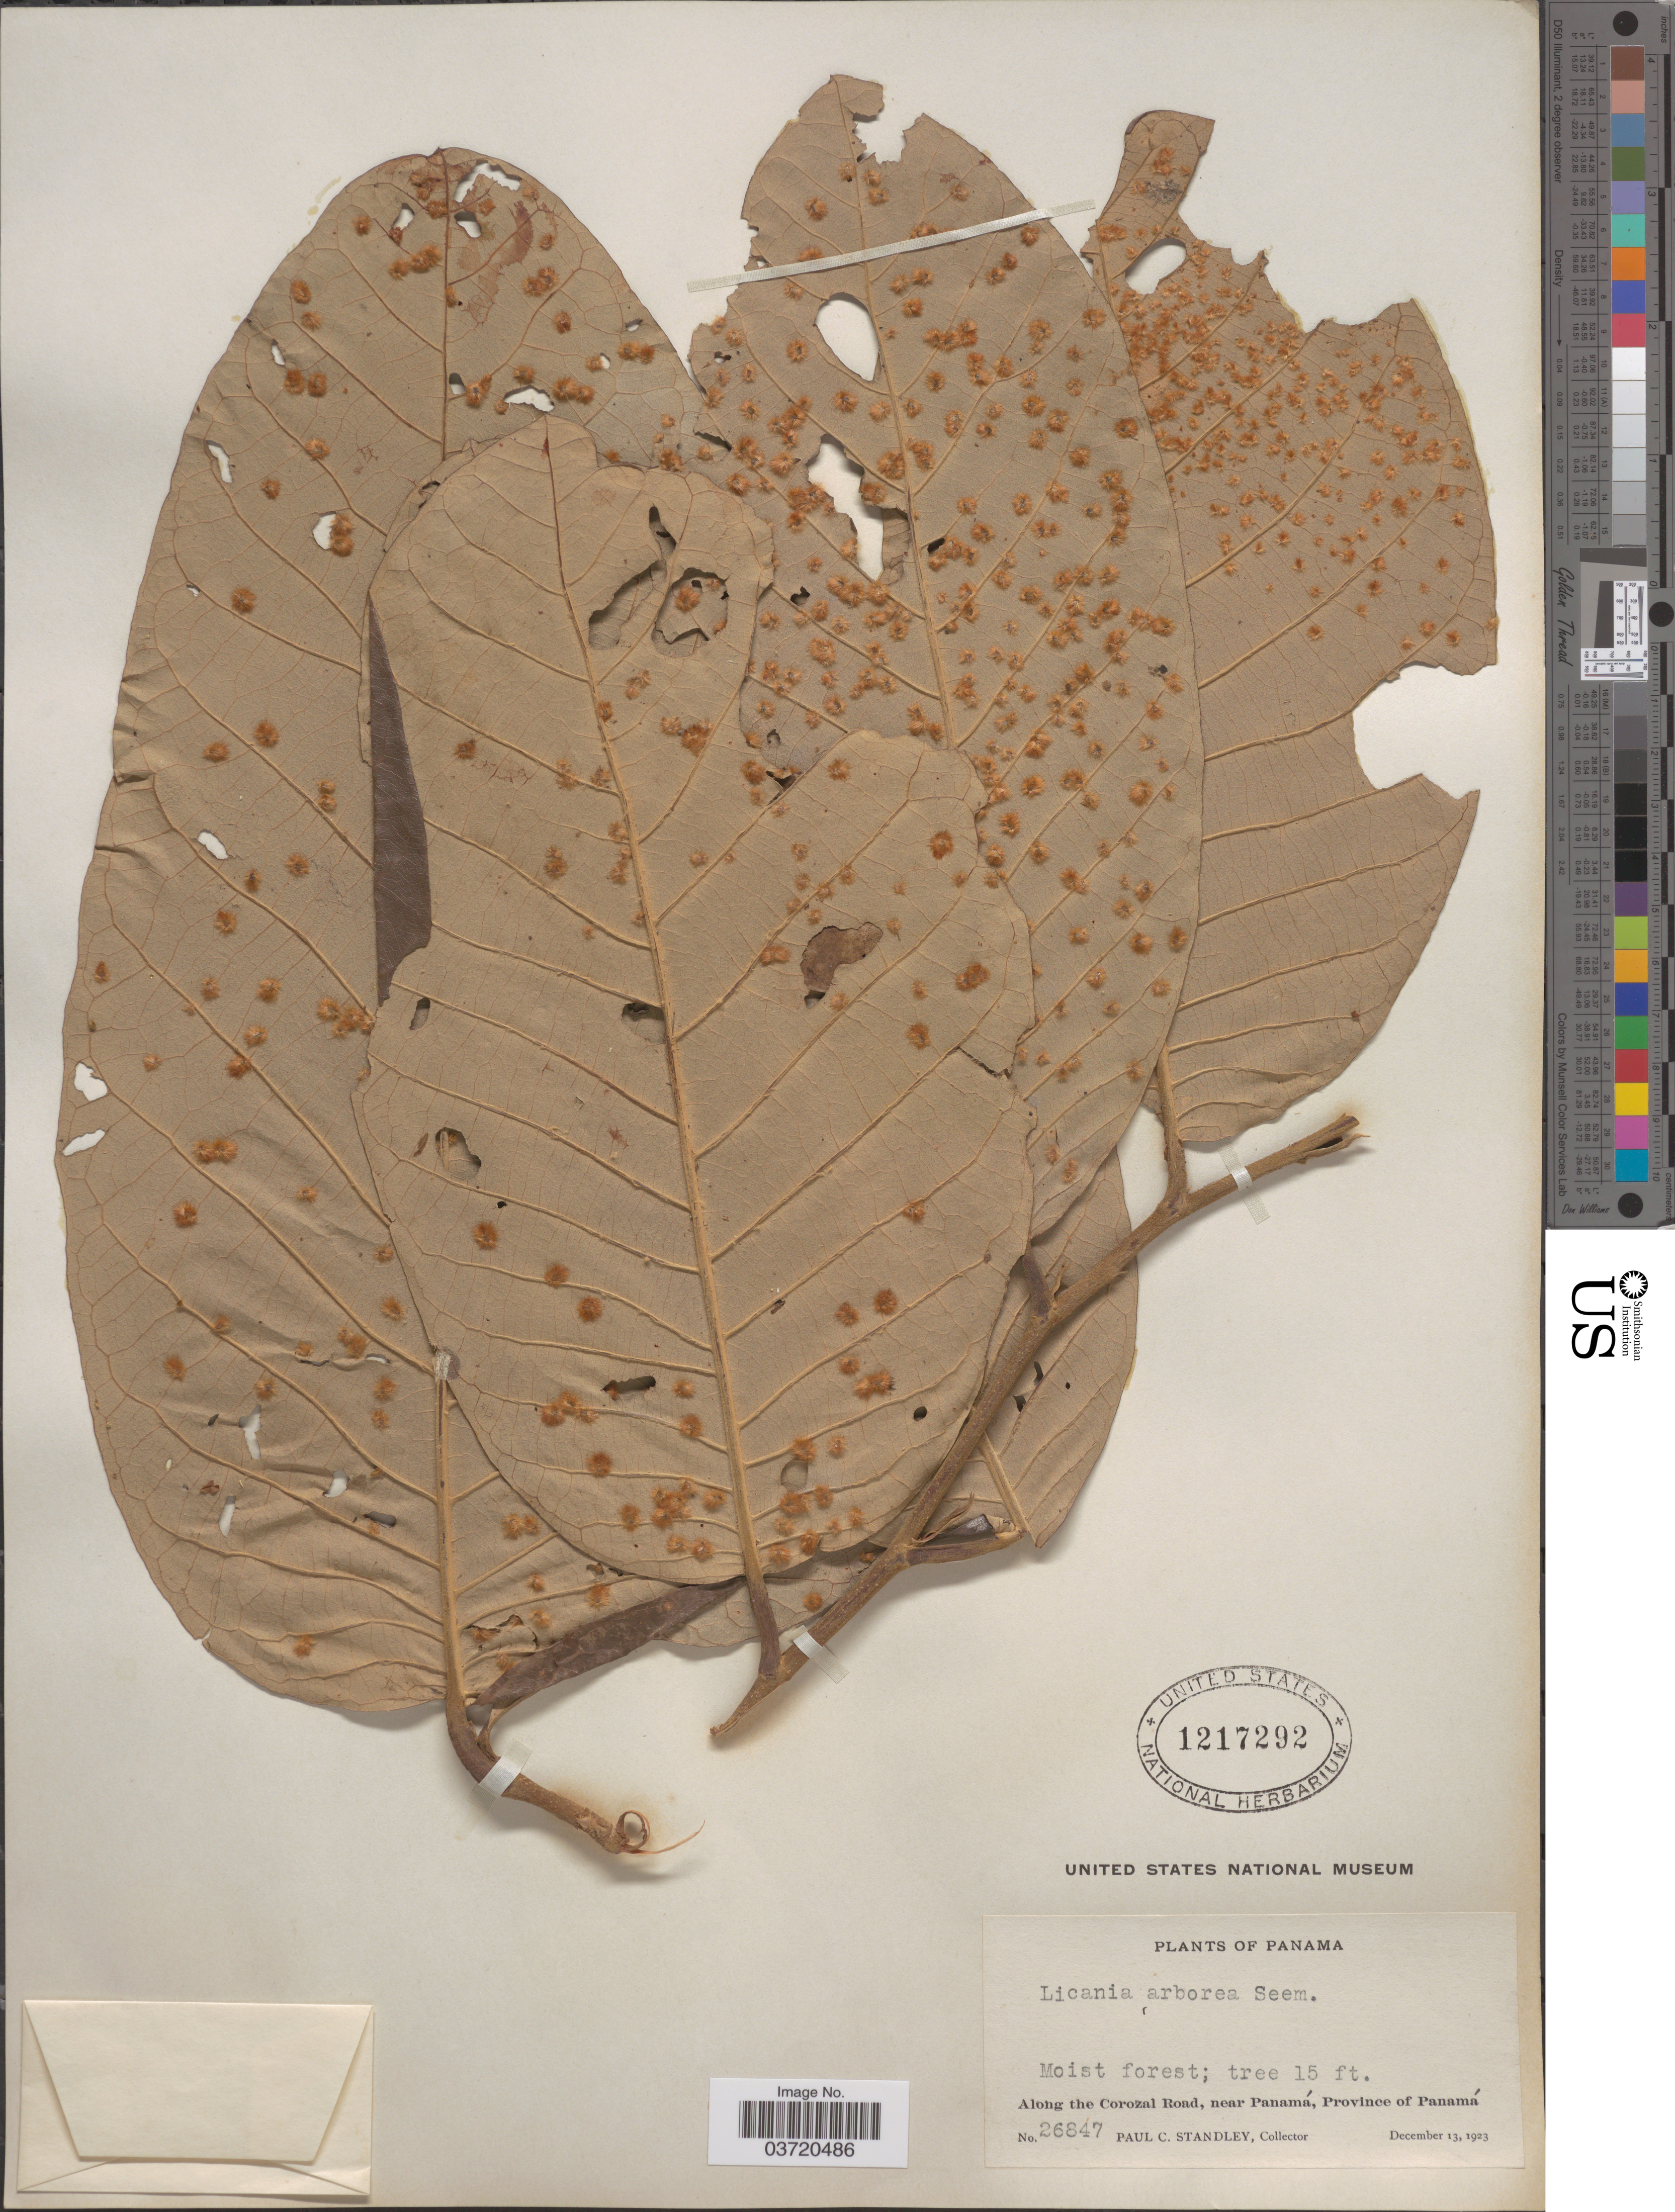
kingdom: Plantae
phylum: Tracheophyta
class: Magnoliopsida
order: Malpighiales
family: Chrysobalanaceae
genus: Microdesmia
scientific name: Microdesmia arborea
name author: (Seem.) Sothers & Prance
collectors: P. C. Standley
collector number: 26847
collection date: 1923-12-13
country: Panama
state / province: Panamá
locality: Along the Corozal Road, near Panamá.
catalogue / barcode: US 1217292